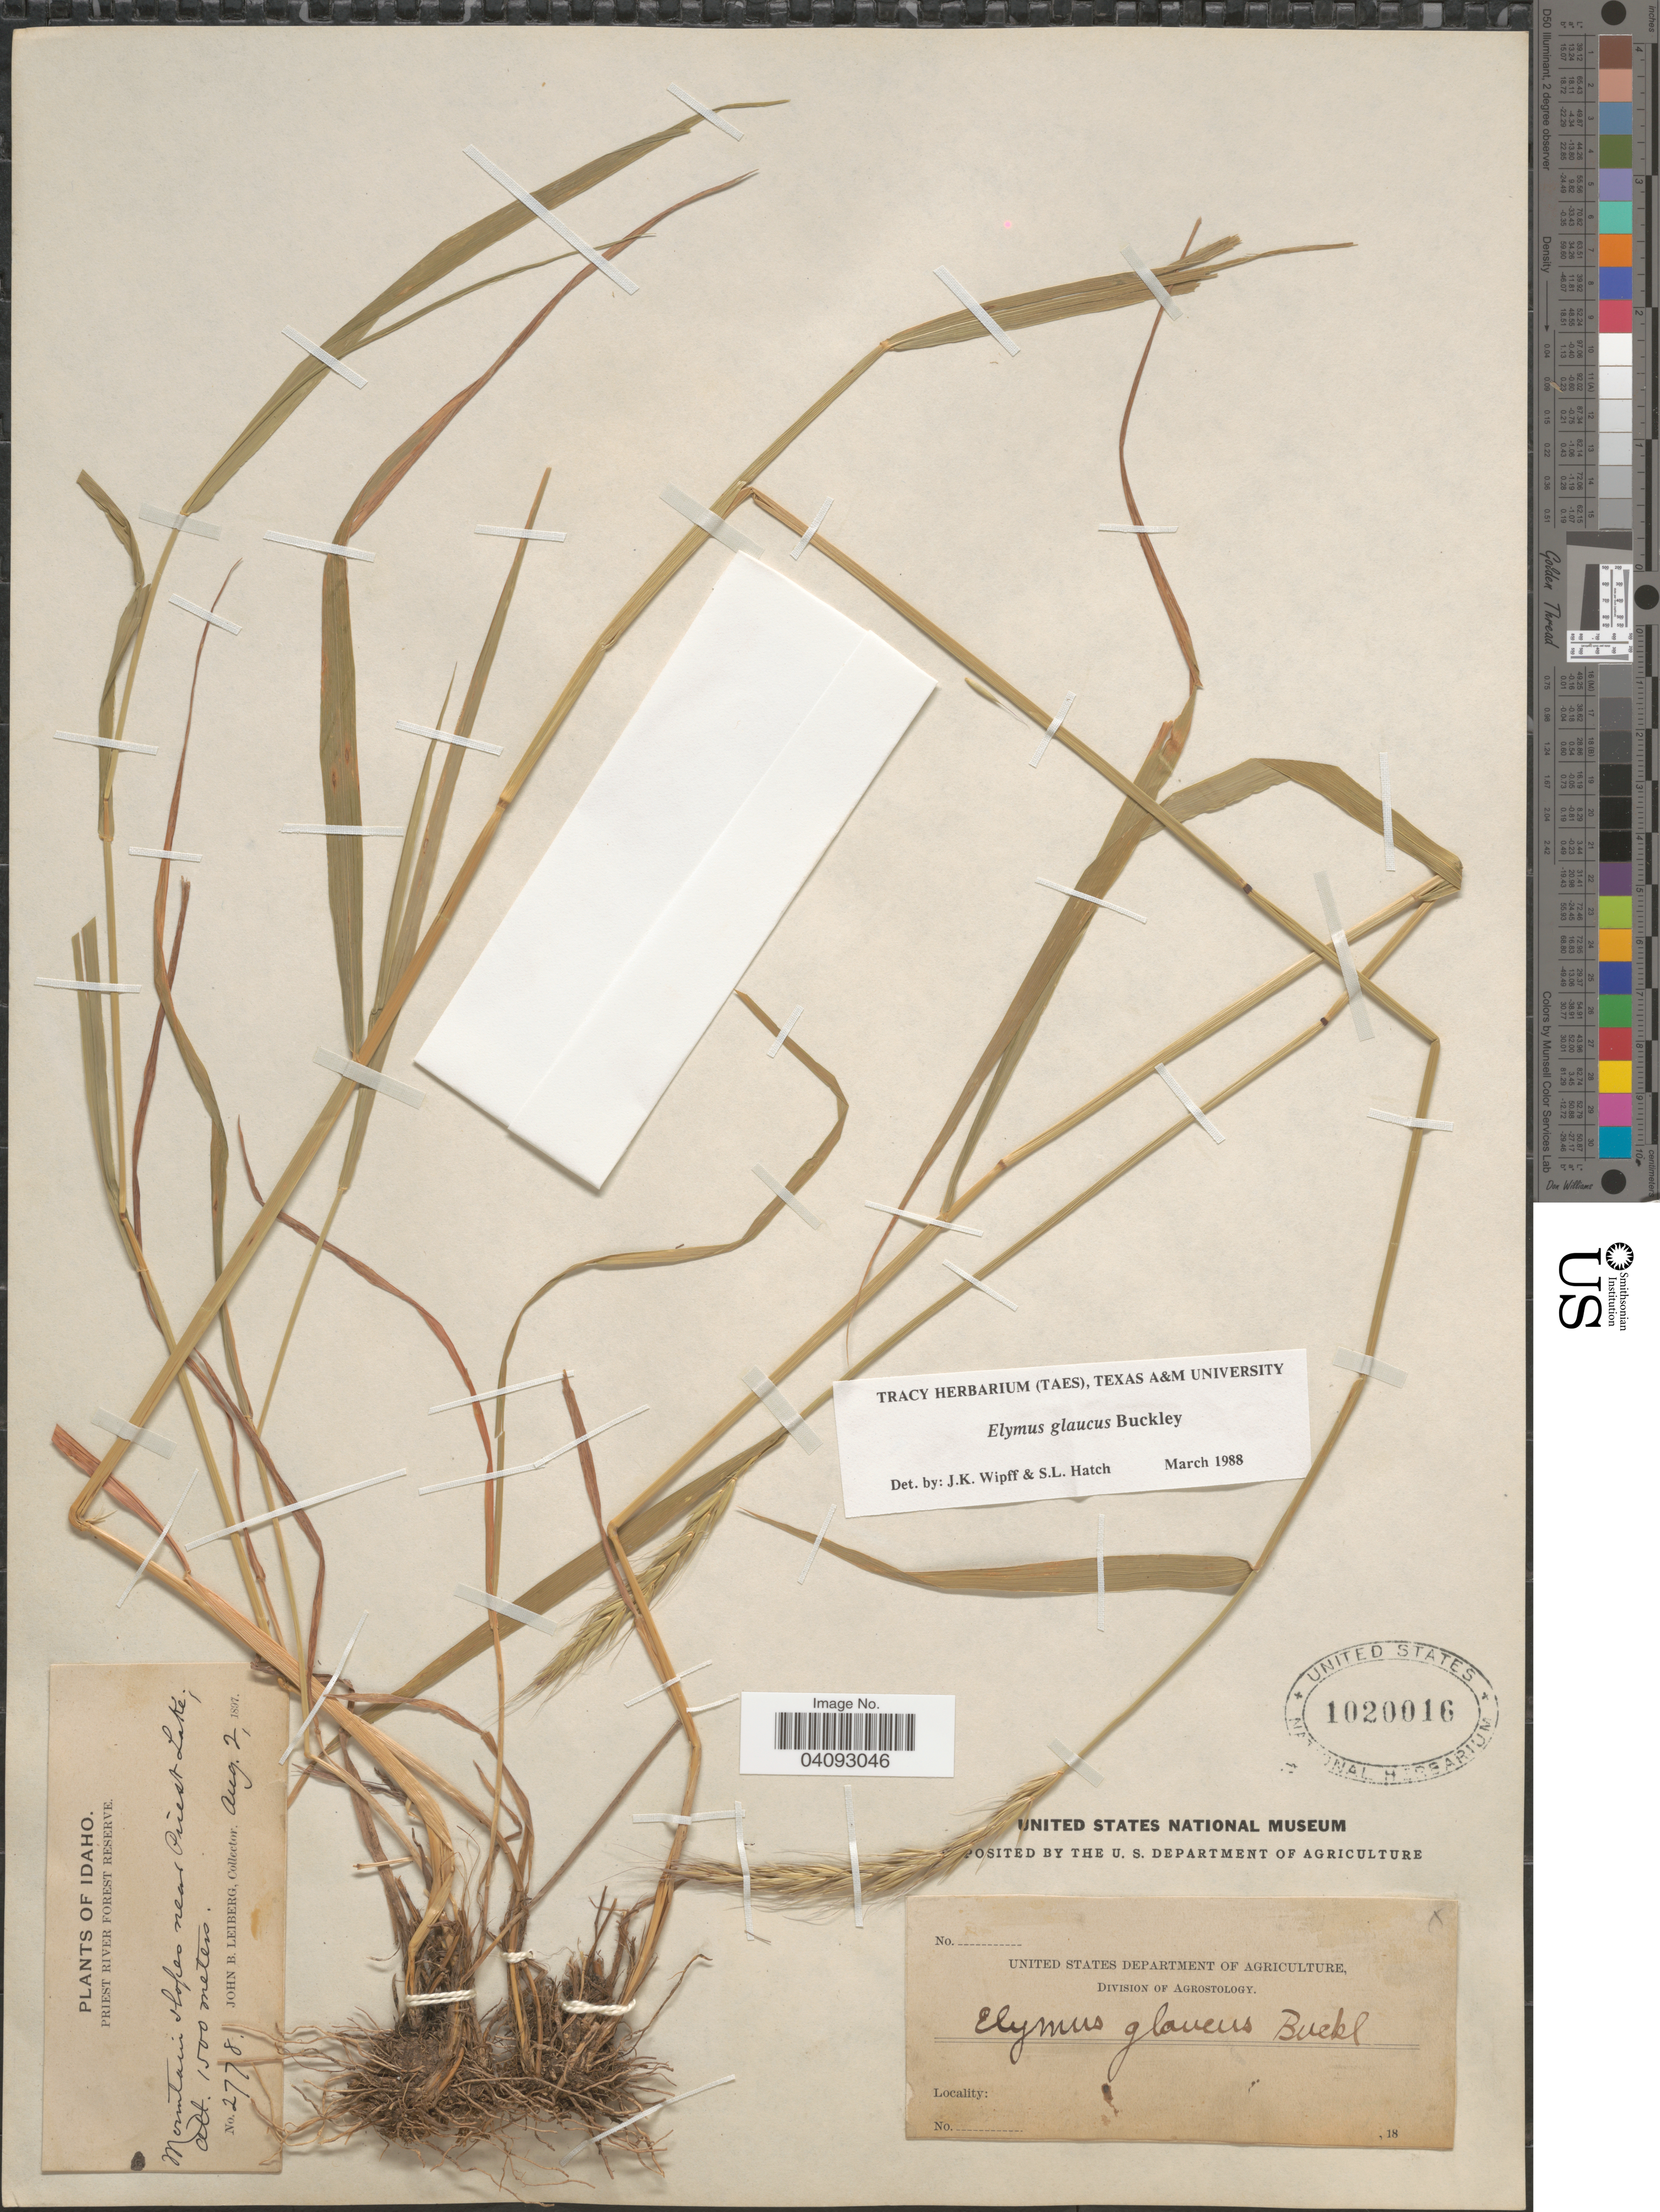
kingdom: Plantae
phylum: Tracheophyta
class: Liliopsida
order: Poales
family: Poaceae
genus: Elymus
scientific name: Elymus glaucus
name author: Buckley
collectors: J. B. Leiberg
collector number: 2778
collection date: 1897-08-02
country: United States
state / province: Idaho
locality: Priest River Forest Reserve. Mountain slopes near Priest Lake..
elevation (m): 1500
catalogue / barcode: US 1020016